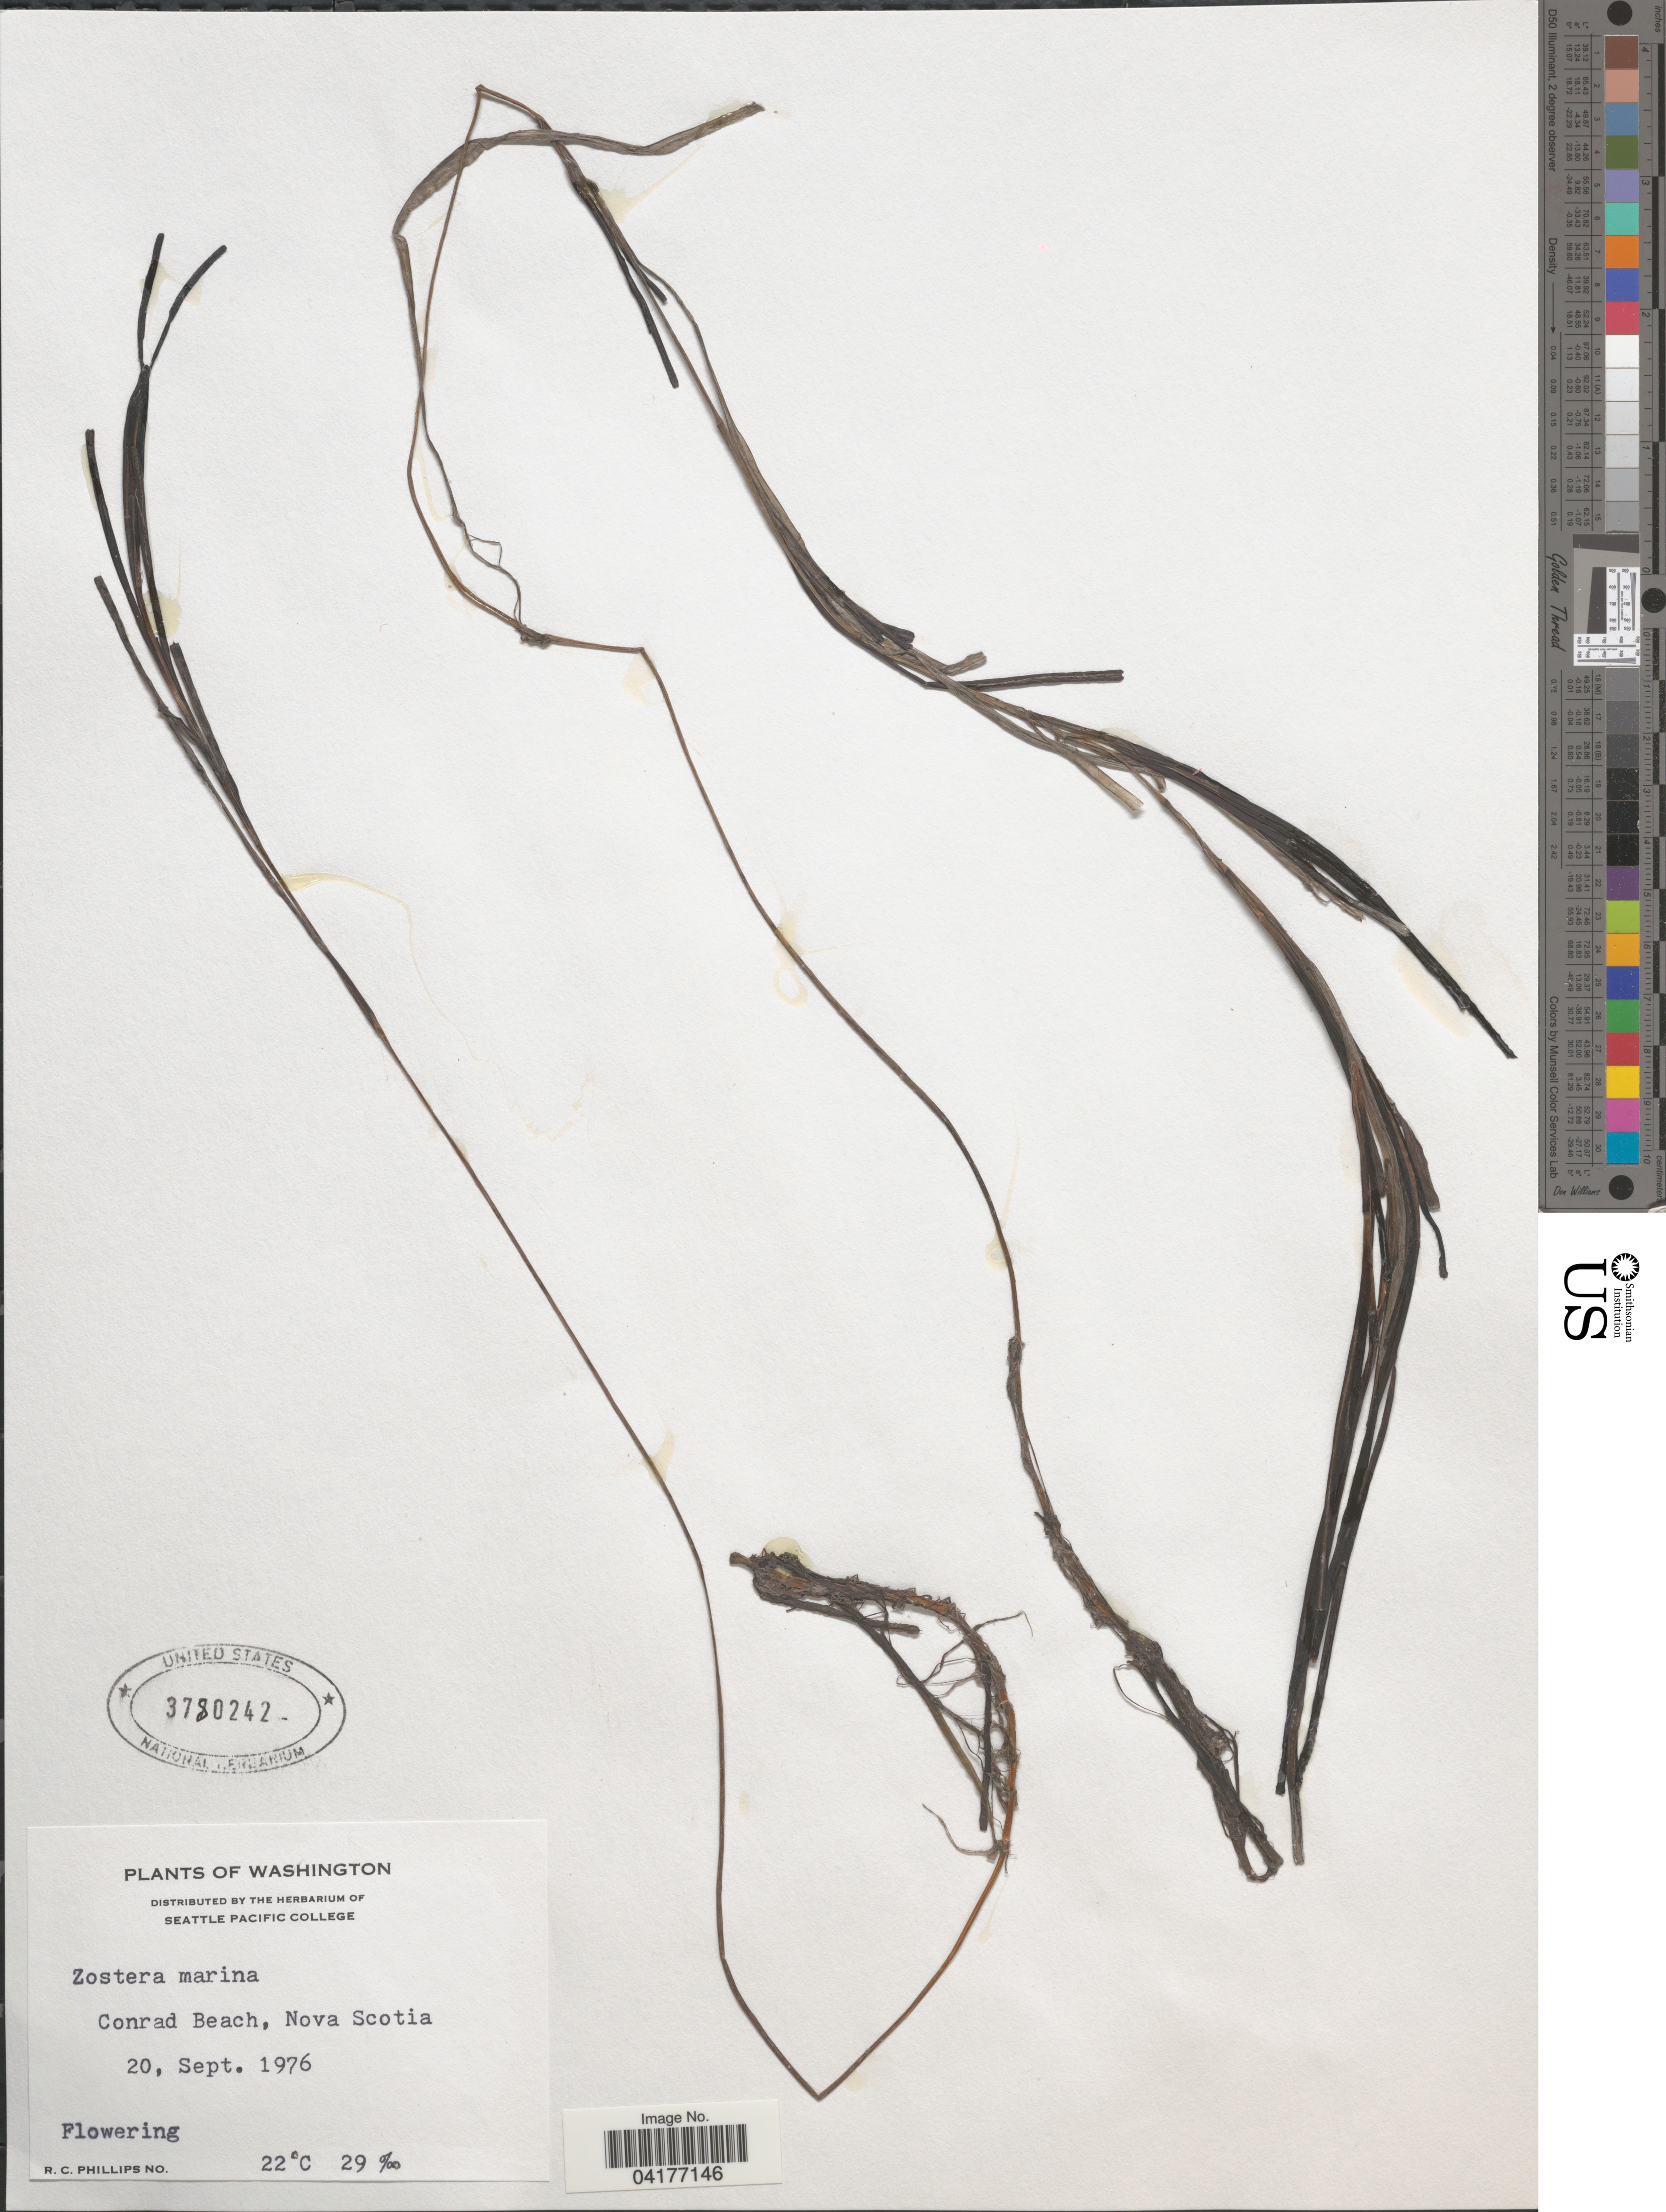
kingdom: Plantae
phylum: Tracheophyta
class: Liliopsida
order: Alismatales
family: Zosteraceae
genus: Zostera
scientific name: Zostera marina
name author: L.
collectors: R. C. Phillips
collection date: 1976-09-20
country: Canada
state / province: Nova Scotia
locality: Conrad Beach.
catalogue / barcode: US 3780242